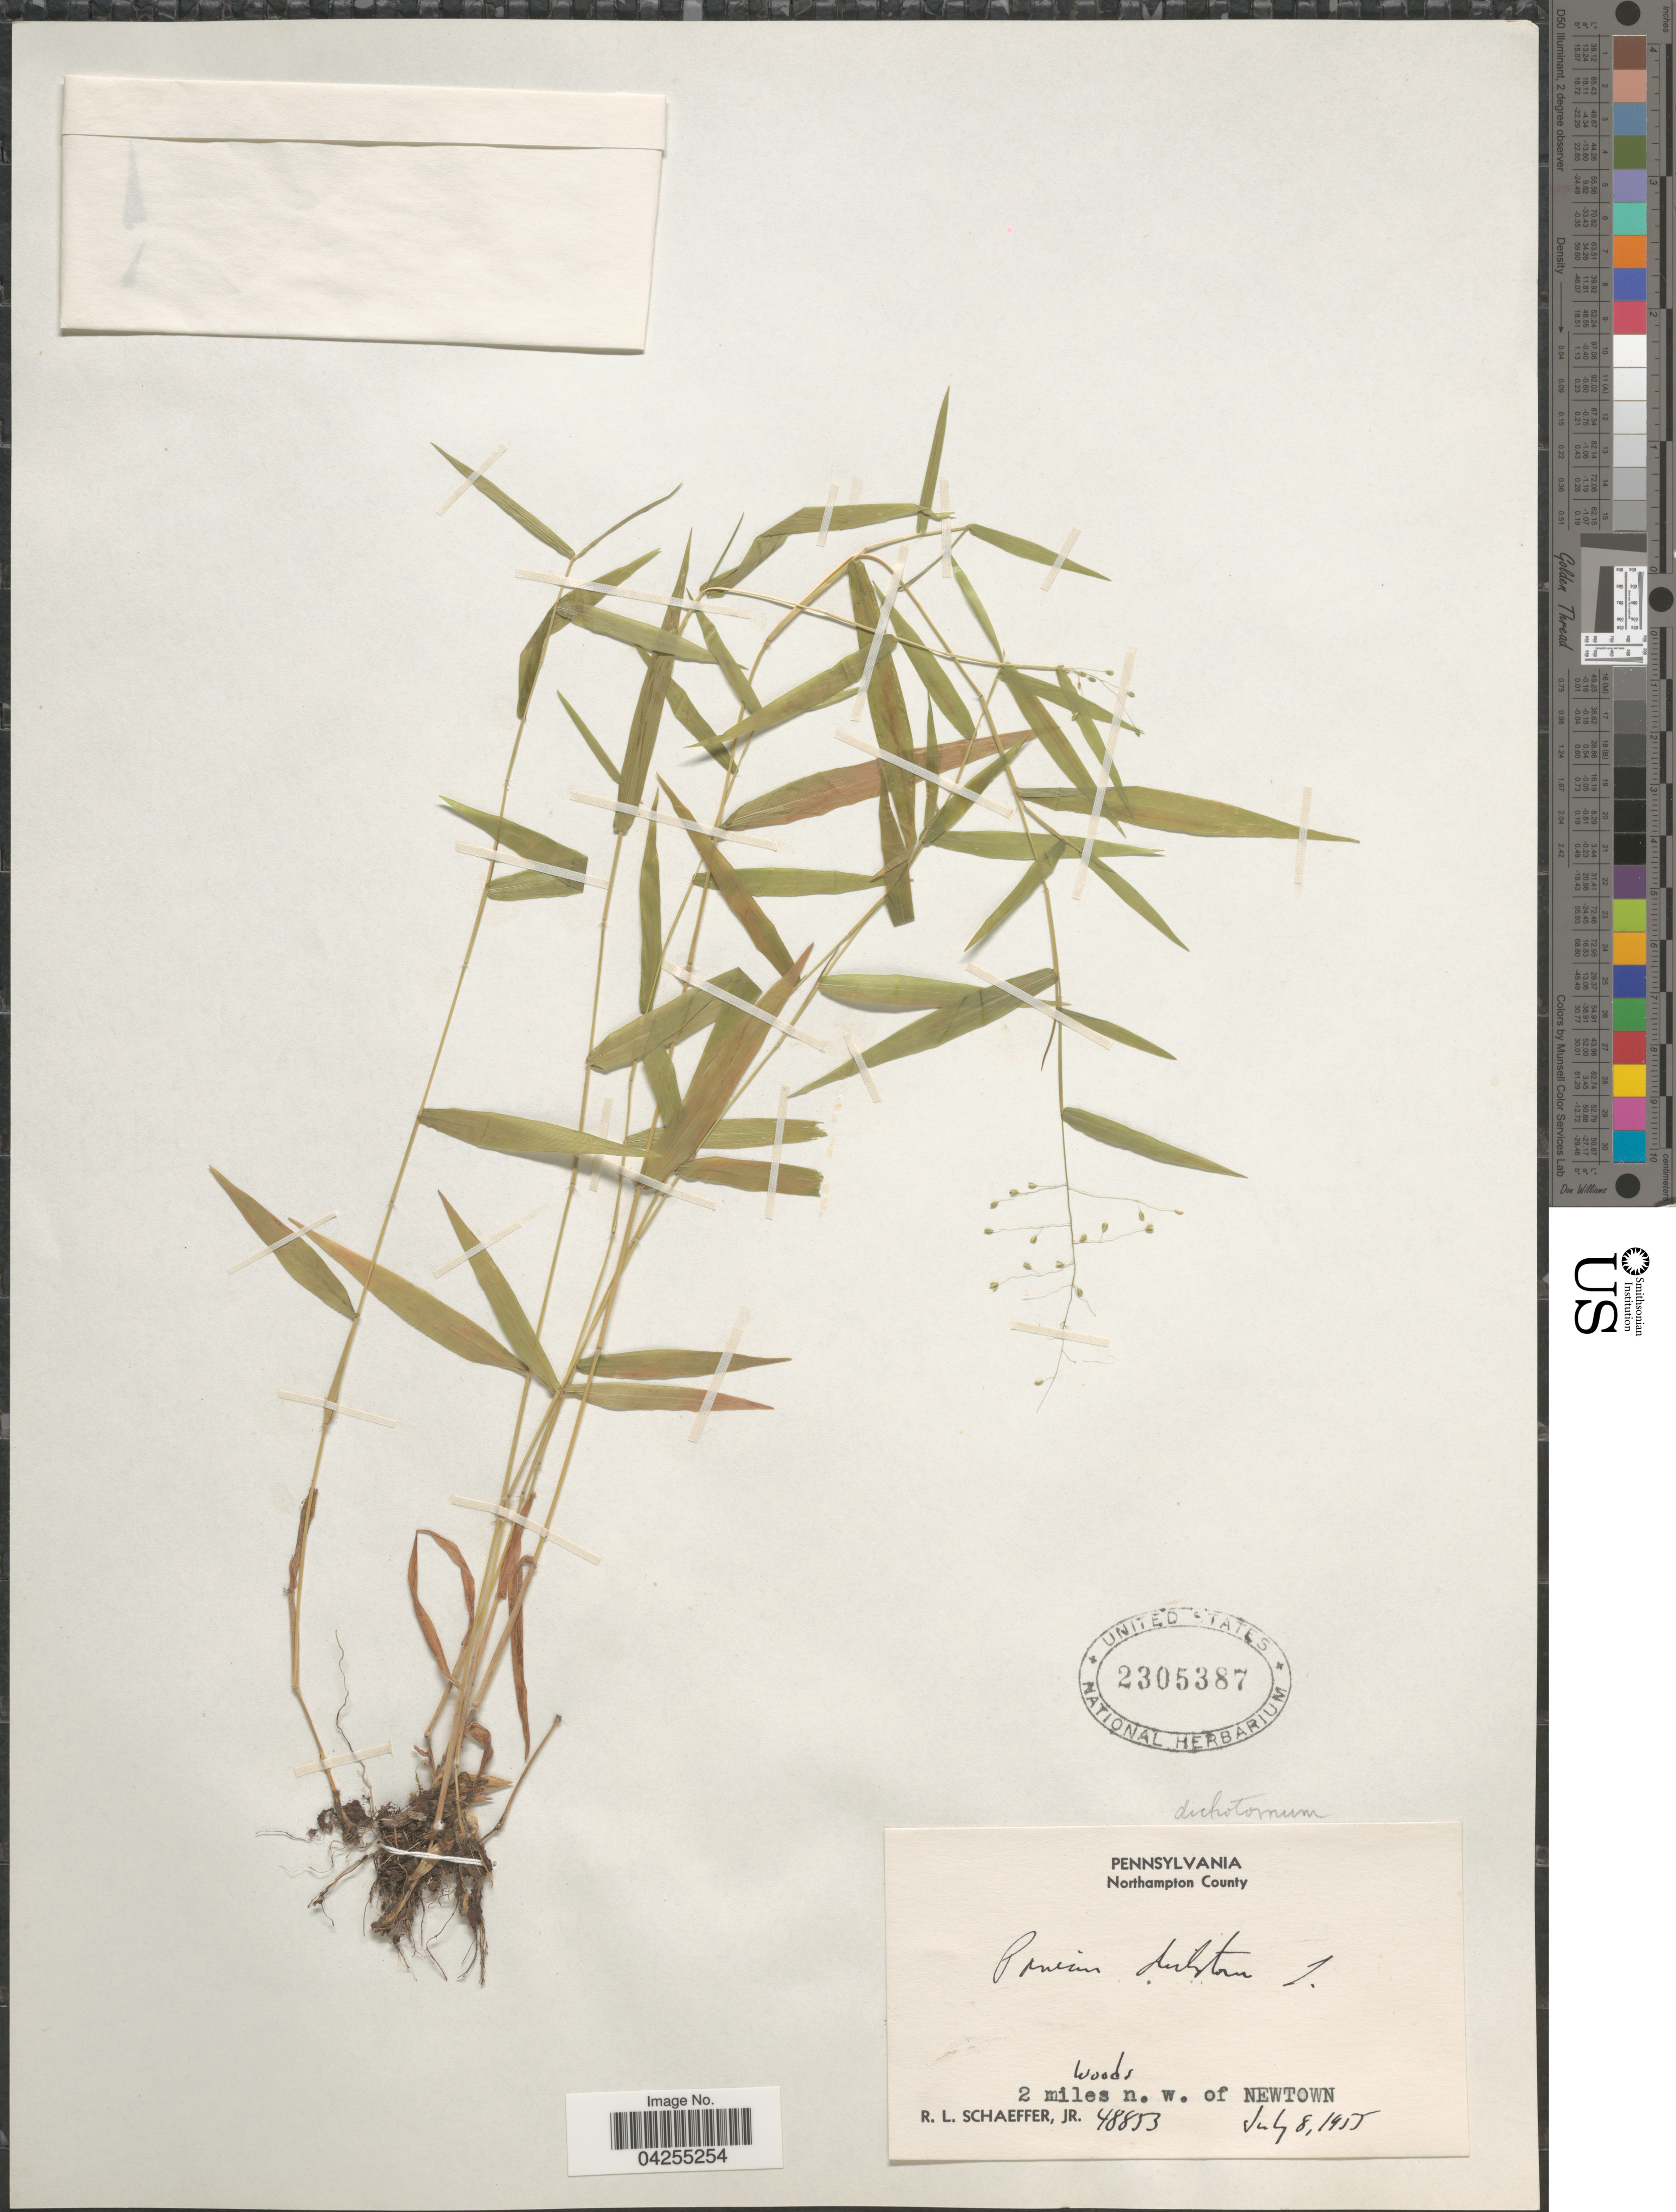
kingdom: Plantae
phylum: Tracheophyta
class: Liliopsida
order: Poales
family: Poaceae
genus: Dichanthelium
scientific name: Dichanthelium dichotomum var. dichotomum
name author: (L.) Gould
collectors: R. L. Schaeffer Jr.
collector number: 48853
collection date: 1955-07-08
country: United States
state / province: Pennsylvania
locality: Northampton County. 2 miles n.w. of Newtown.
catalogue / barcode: US 2305387